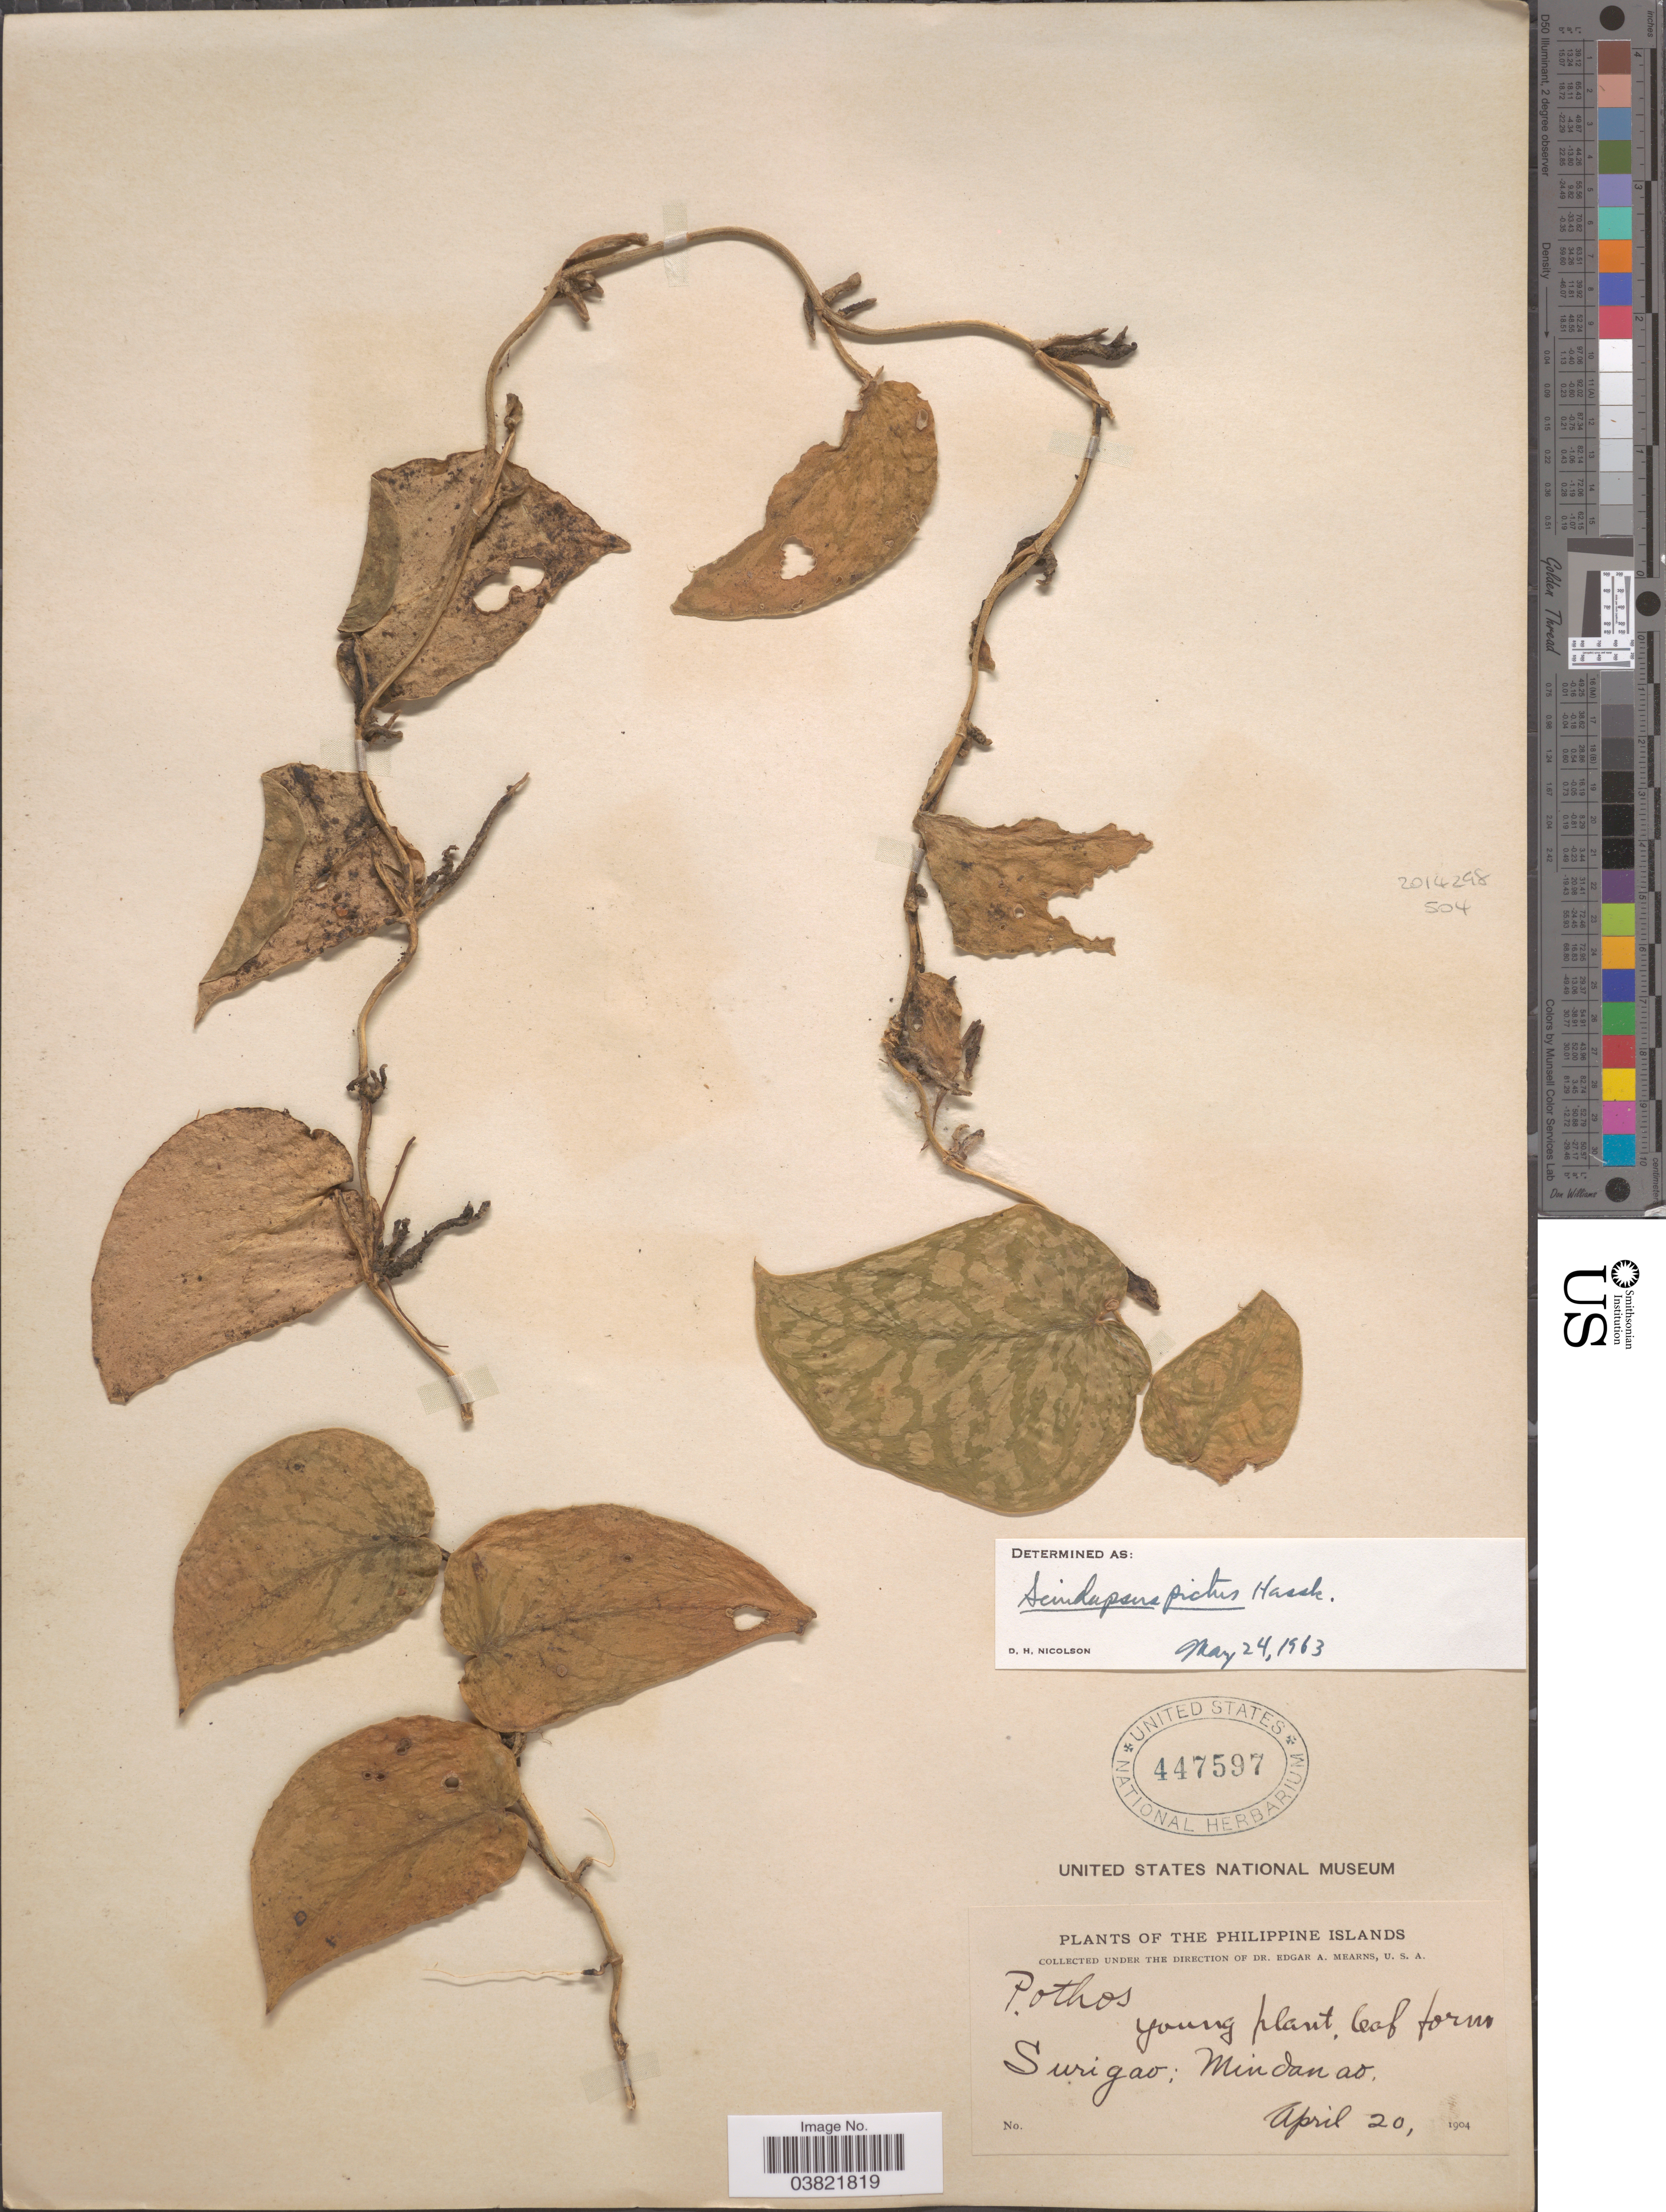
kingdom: Plantae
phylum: Tracheophyta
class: Liliopsida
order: Alismatales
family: Araceae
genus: Scindapsus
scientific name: Scindapsus pictus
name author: Hassk.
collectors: E. A. Mearns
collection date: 1904-04-20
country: Philippines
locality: Philippine Islands. Surigao: Mindanao.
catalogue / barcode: US 447597